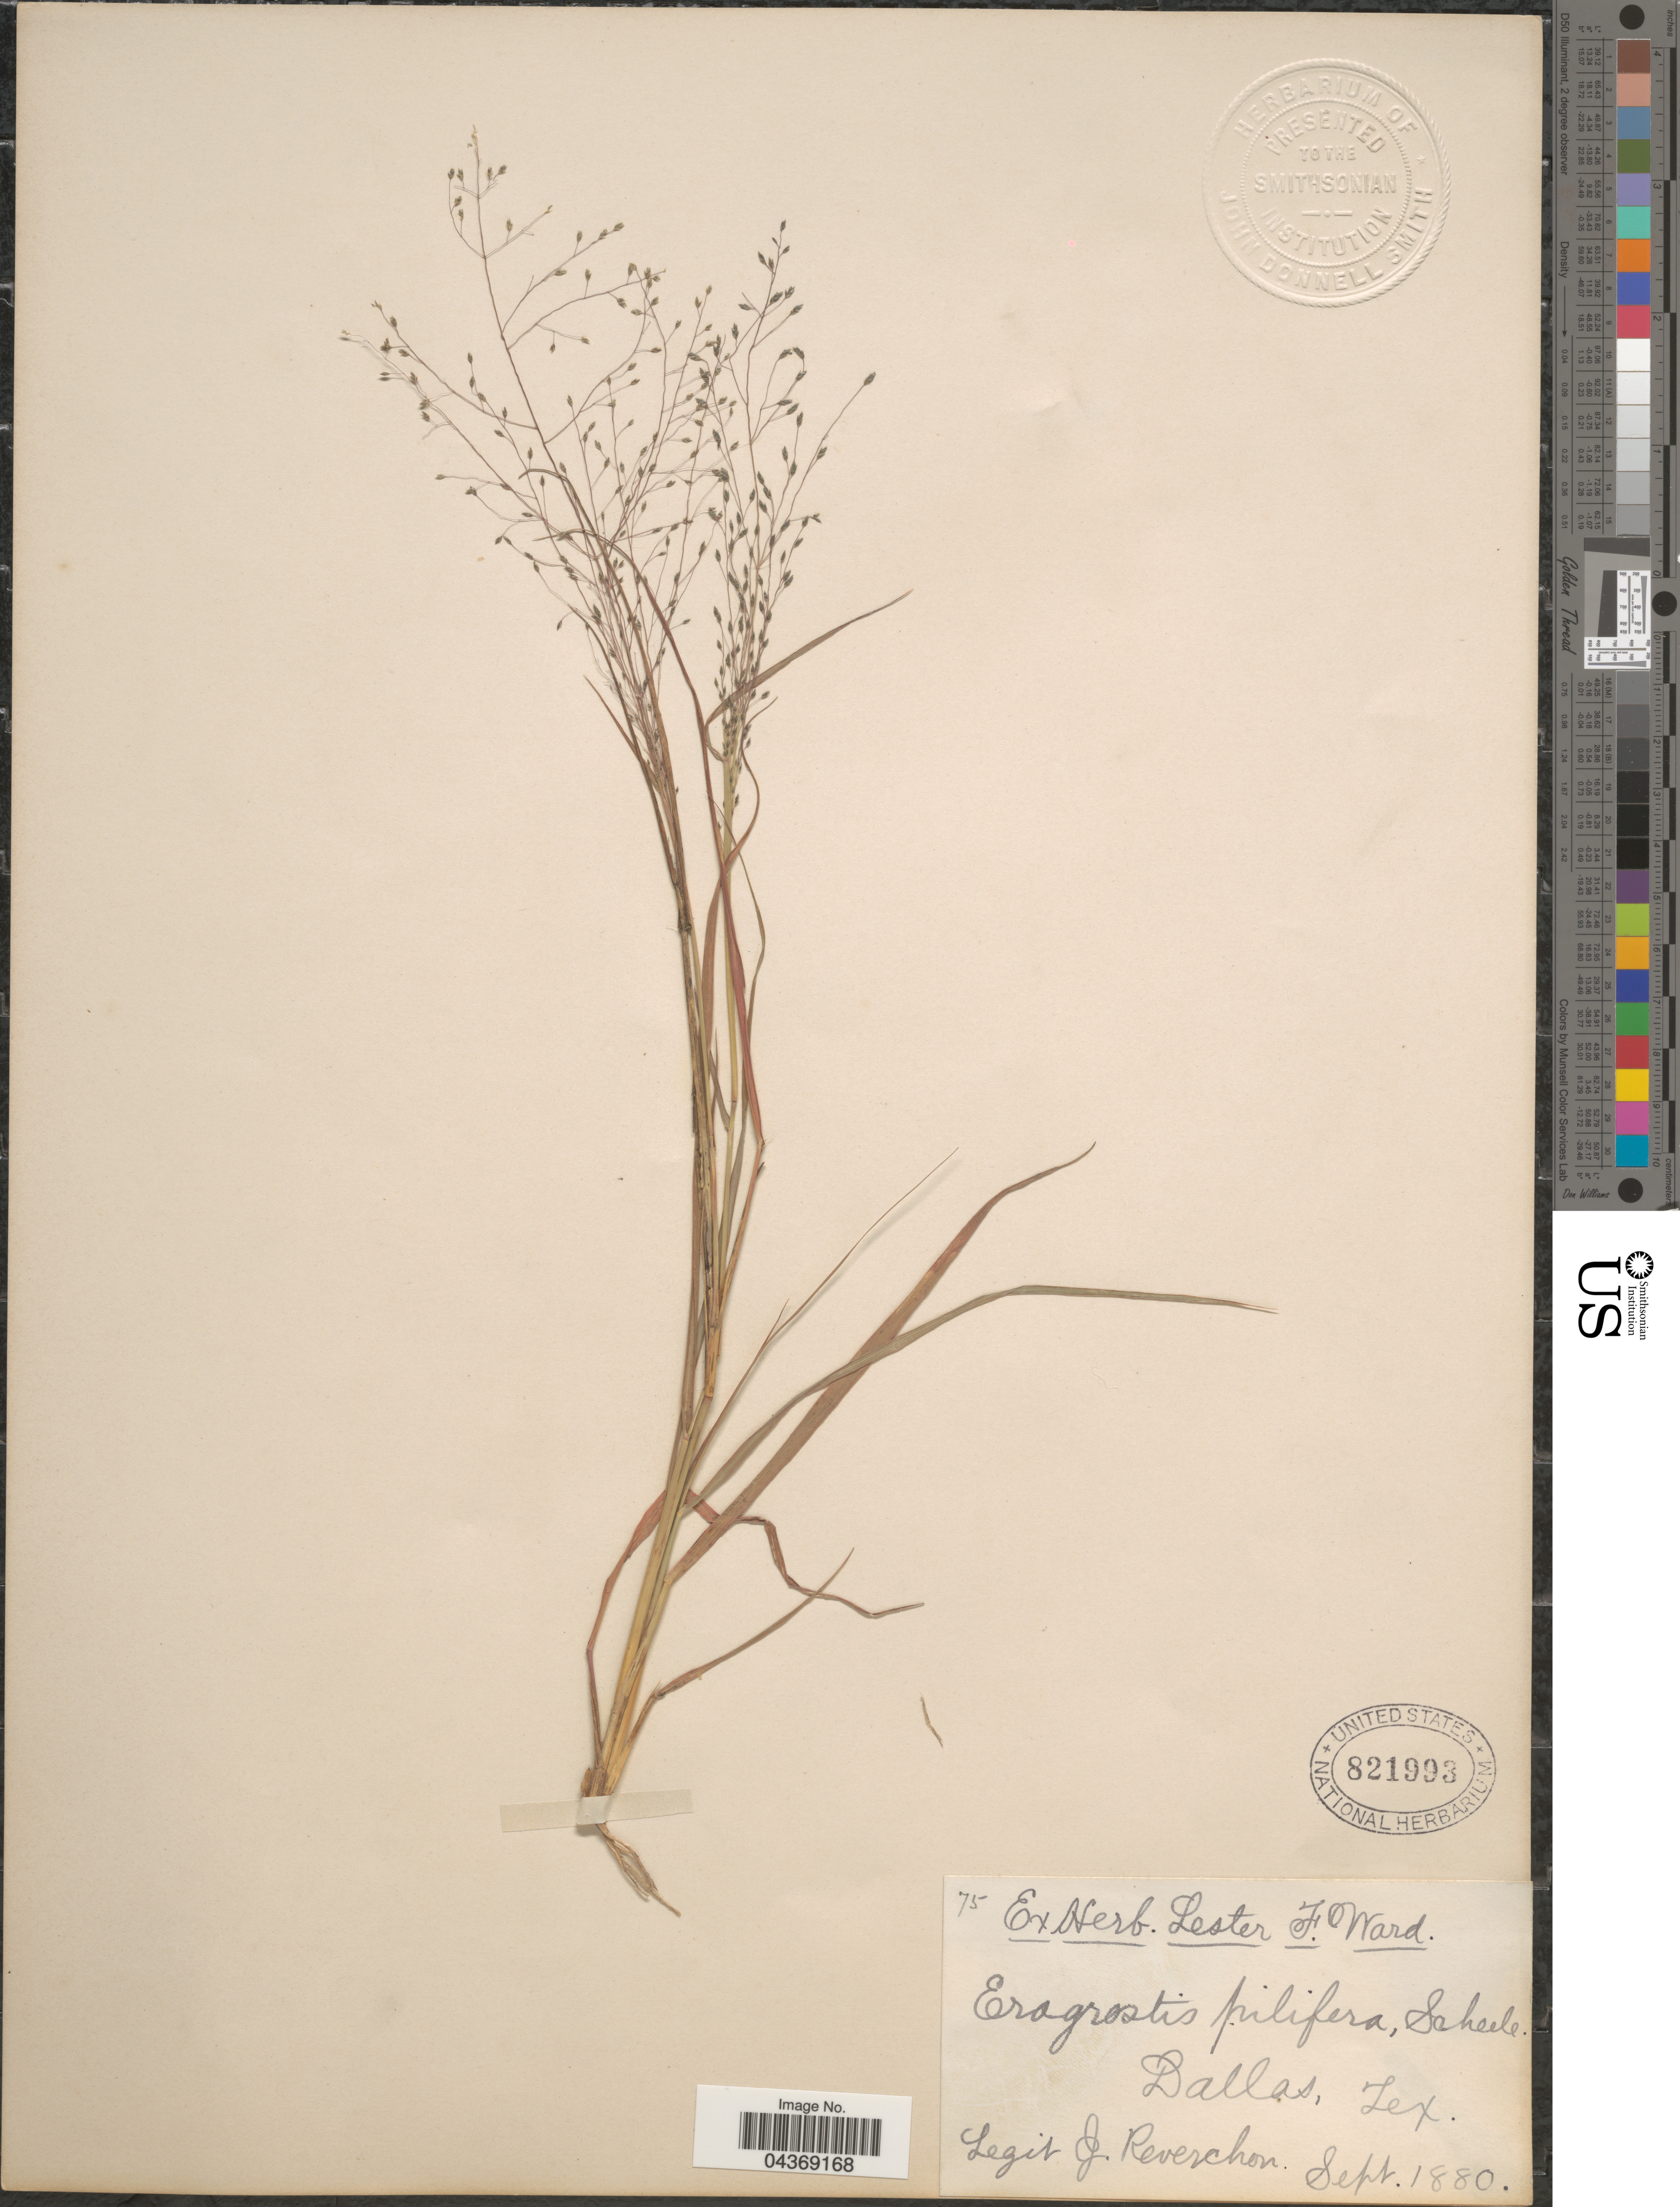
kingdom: Plantae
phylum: Tracheophyta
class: Liliopsida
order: Poales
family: Poaceae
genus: Eragrostis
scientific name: Eragrostis intermedia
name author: Hitchc.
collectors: J. Reverchon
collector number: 75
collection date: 1880-09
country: United States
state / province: Texas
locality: Dallas.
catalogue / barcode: US 821993